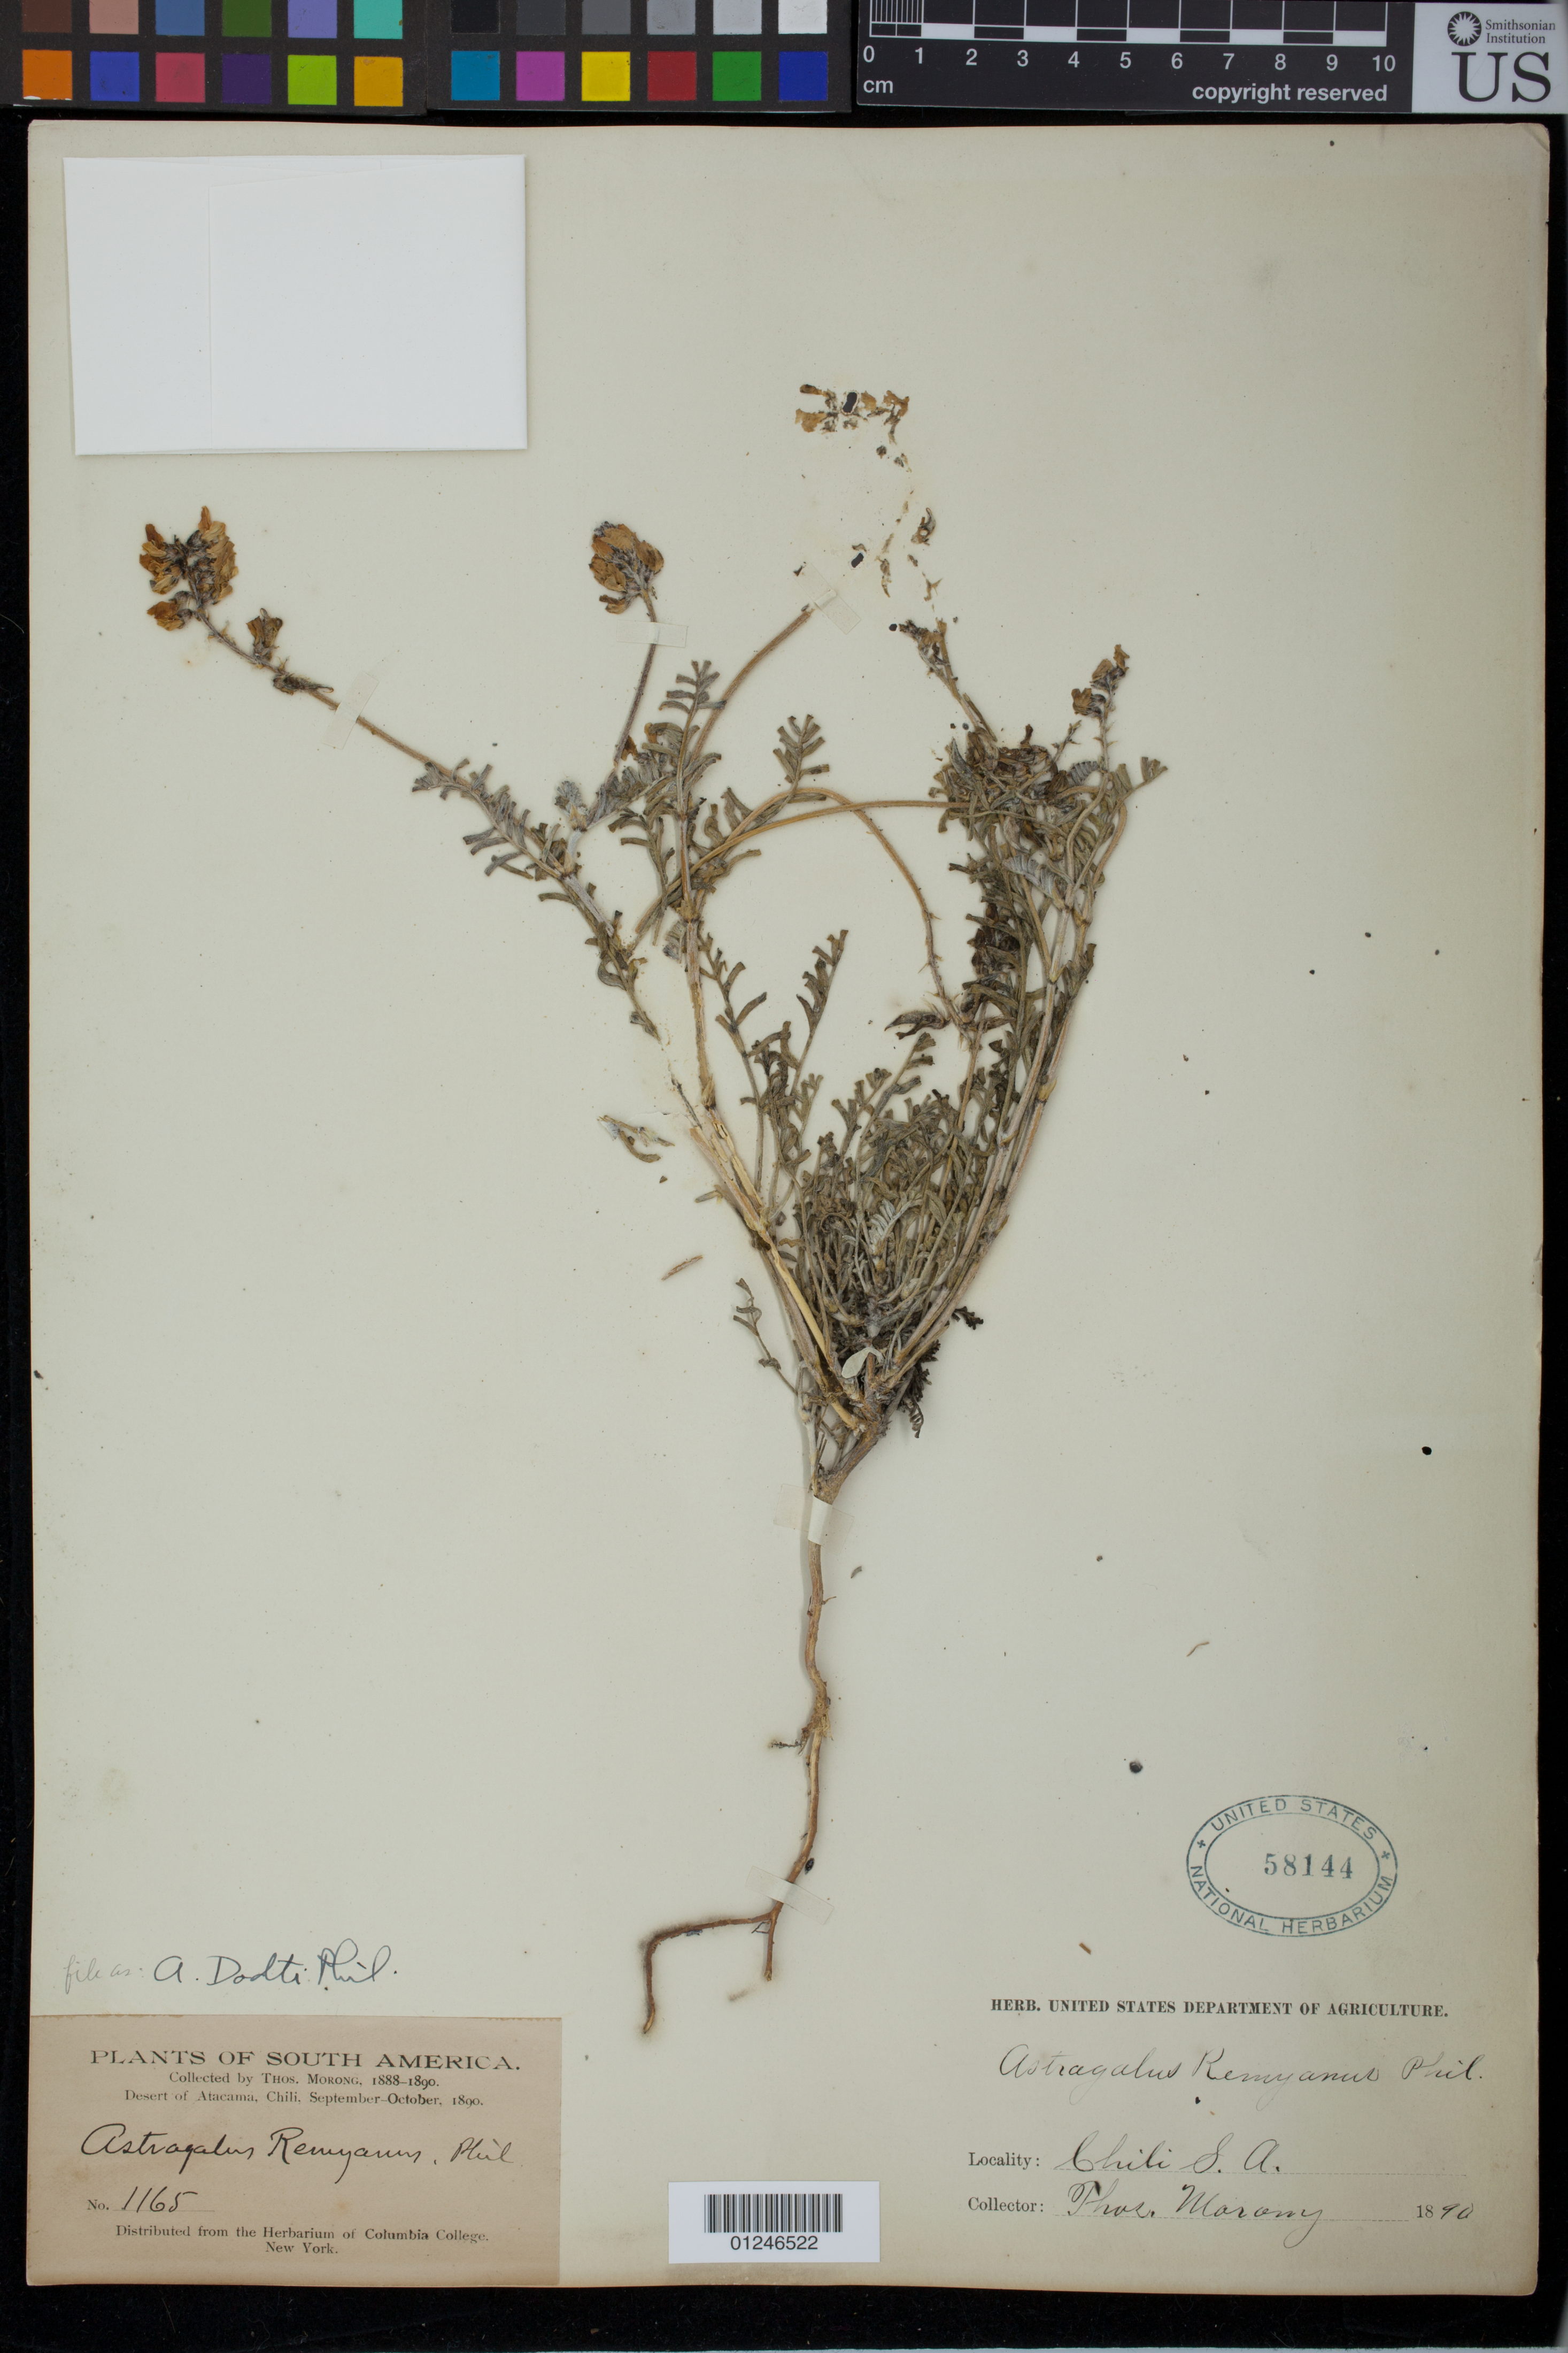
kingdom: Plantae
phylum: Tracheophyta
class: Magnoliopsida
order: Fabales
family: Fabaceae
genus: Astragalus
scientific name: Astragalus dodtii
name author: Phil.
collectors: T. Morong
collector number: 1165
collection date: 1890-09/1890-10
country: Chile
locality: Desert of Atacama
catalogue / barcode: US 58144